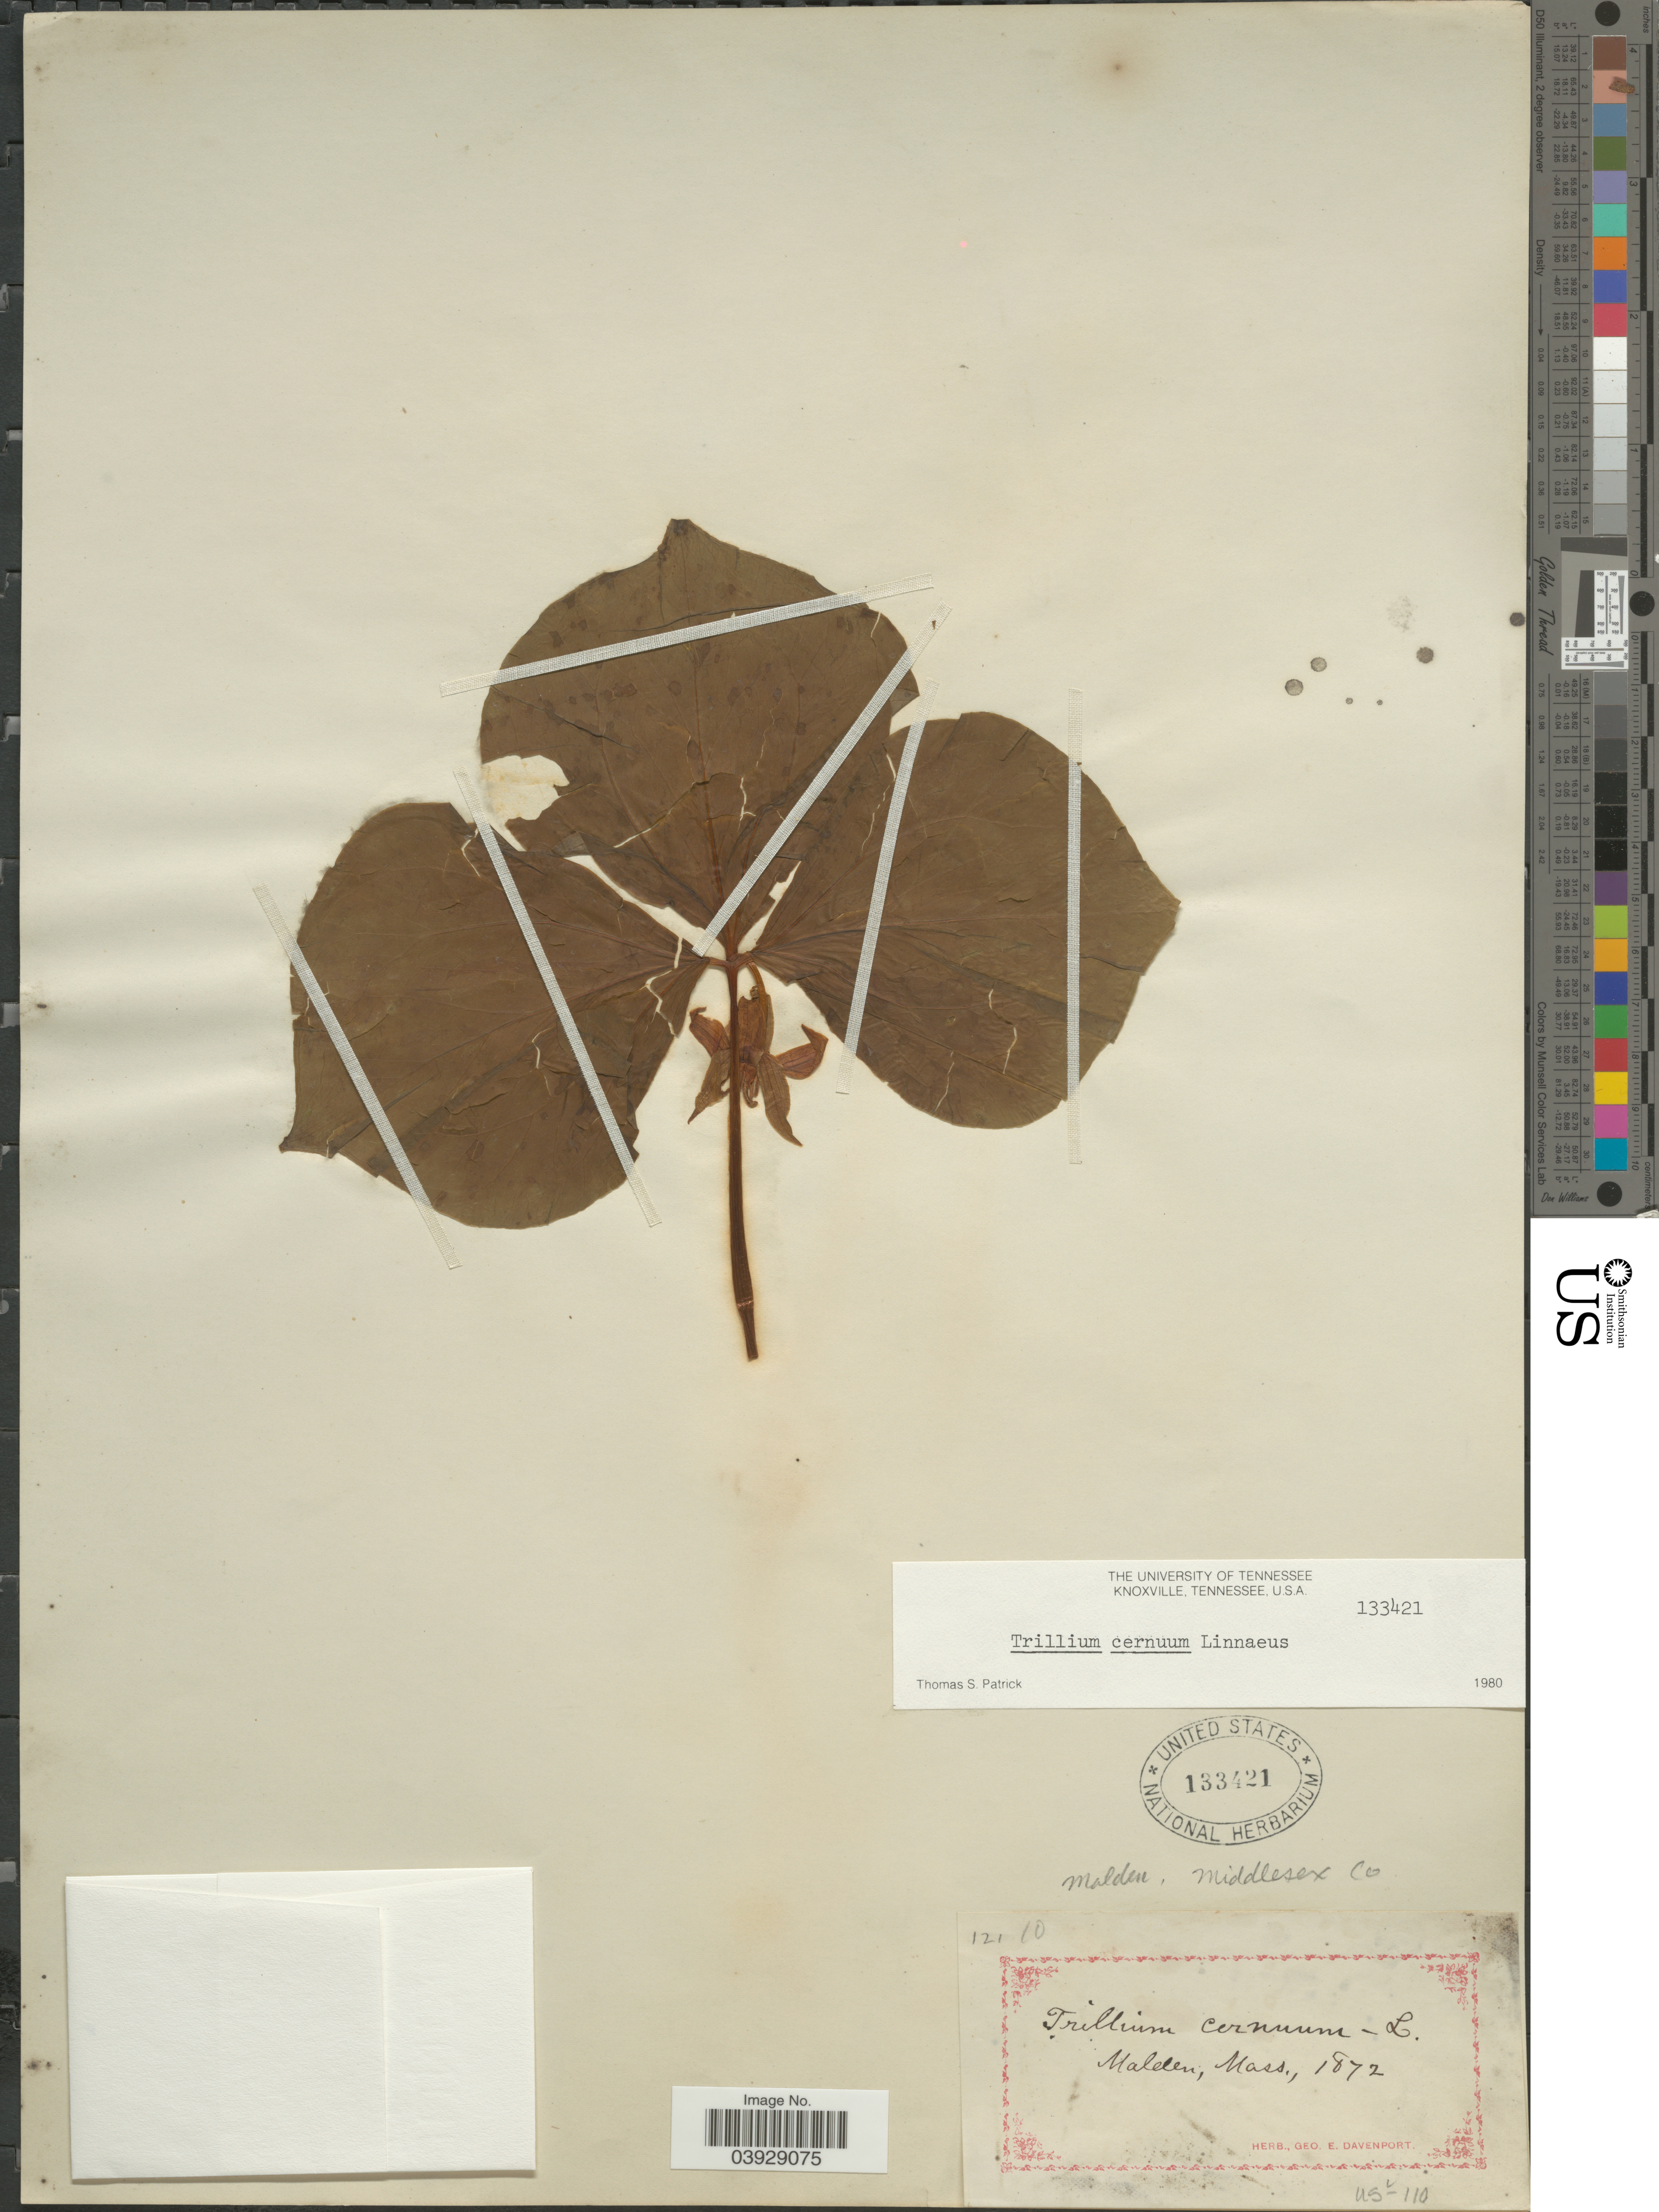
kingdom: Plantae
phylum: Tracheophyta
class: Liliopsida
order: Liliales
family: Melanthiaceae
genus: Trillium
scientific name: Trillium cernuum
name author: L.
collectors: ex herb. Geo. E. Davenport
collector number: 121/10*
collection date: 1872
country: United States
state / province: Massachusetts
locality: Malden. Middlesex Co.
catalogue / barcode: US 133421